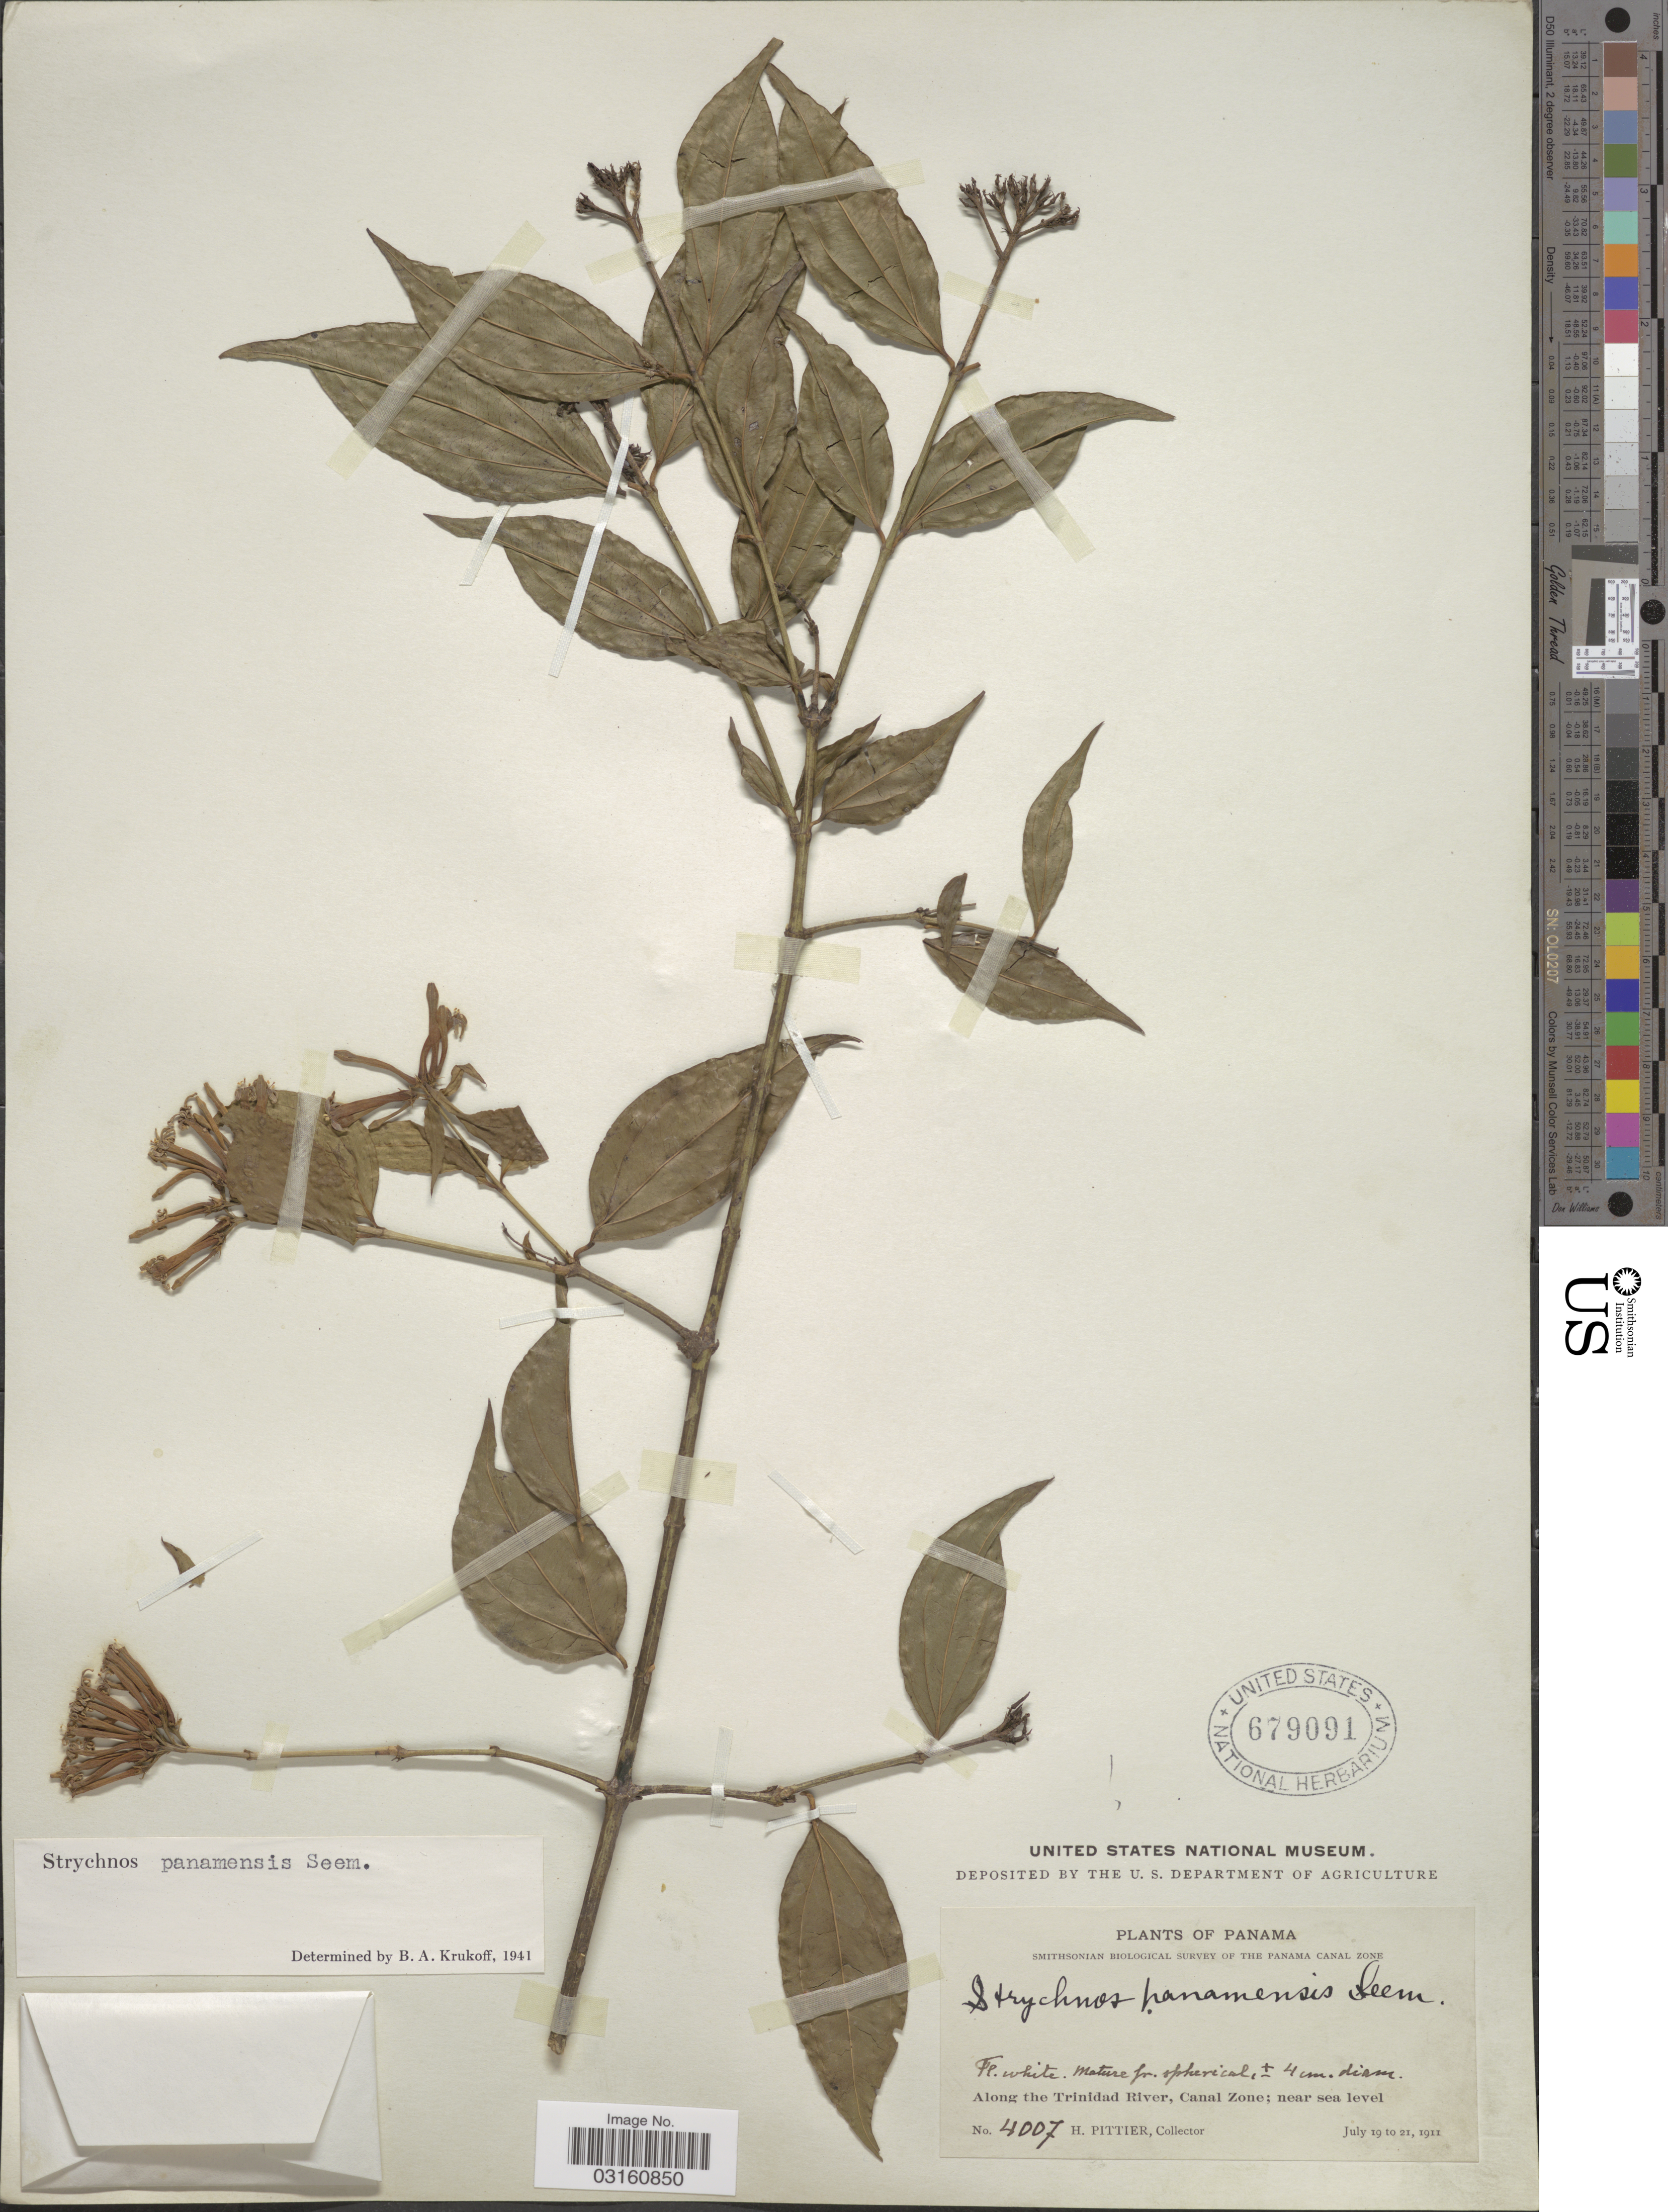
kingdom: Plantae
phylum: Tracheophyta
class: Magnoliopsida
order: Gentianales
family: Loganiaceae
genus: Strychnos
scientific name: Strychnos panamensis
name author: Seem.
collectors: H. F. Pittier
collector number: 4007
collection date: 1911-07-19/1911-07-21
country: Panama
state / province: Colón / Panamá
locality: Along the Trinidad River, Canal Zone.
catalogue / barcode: US 679091